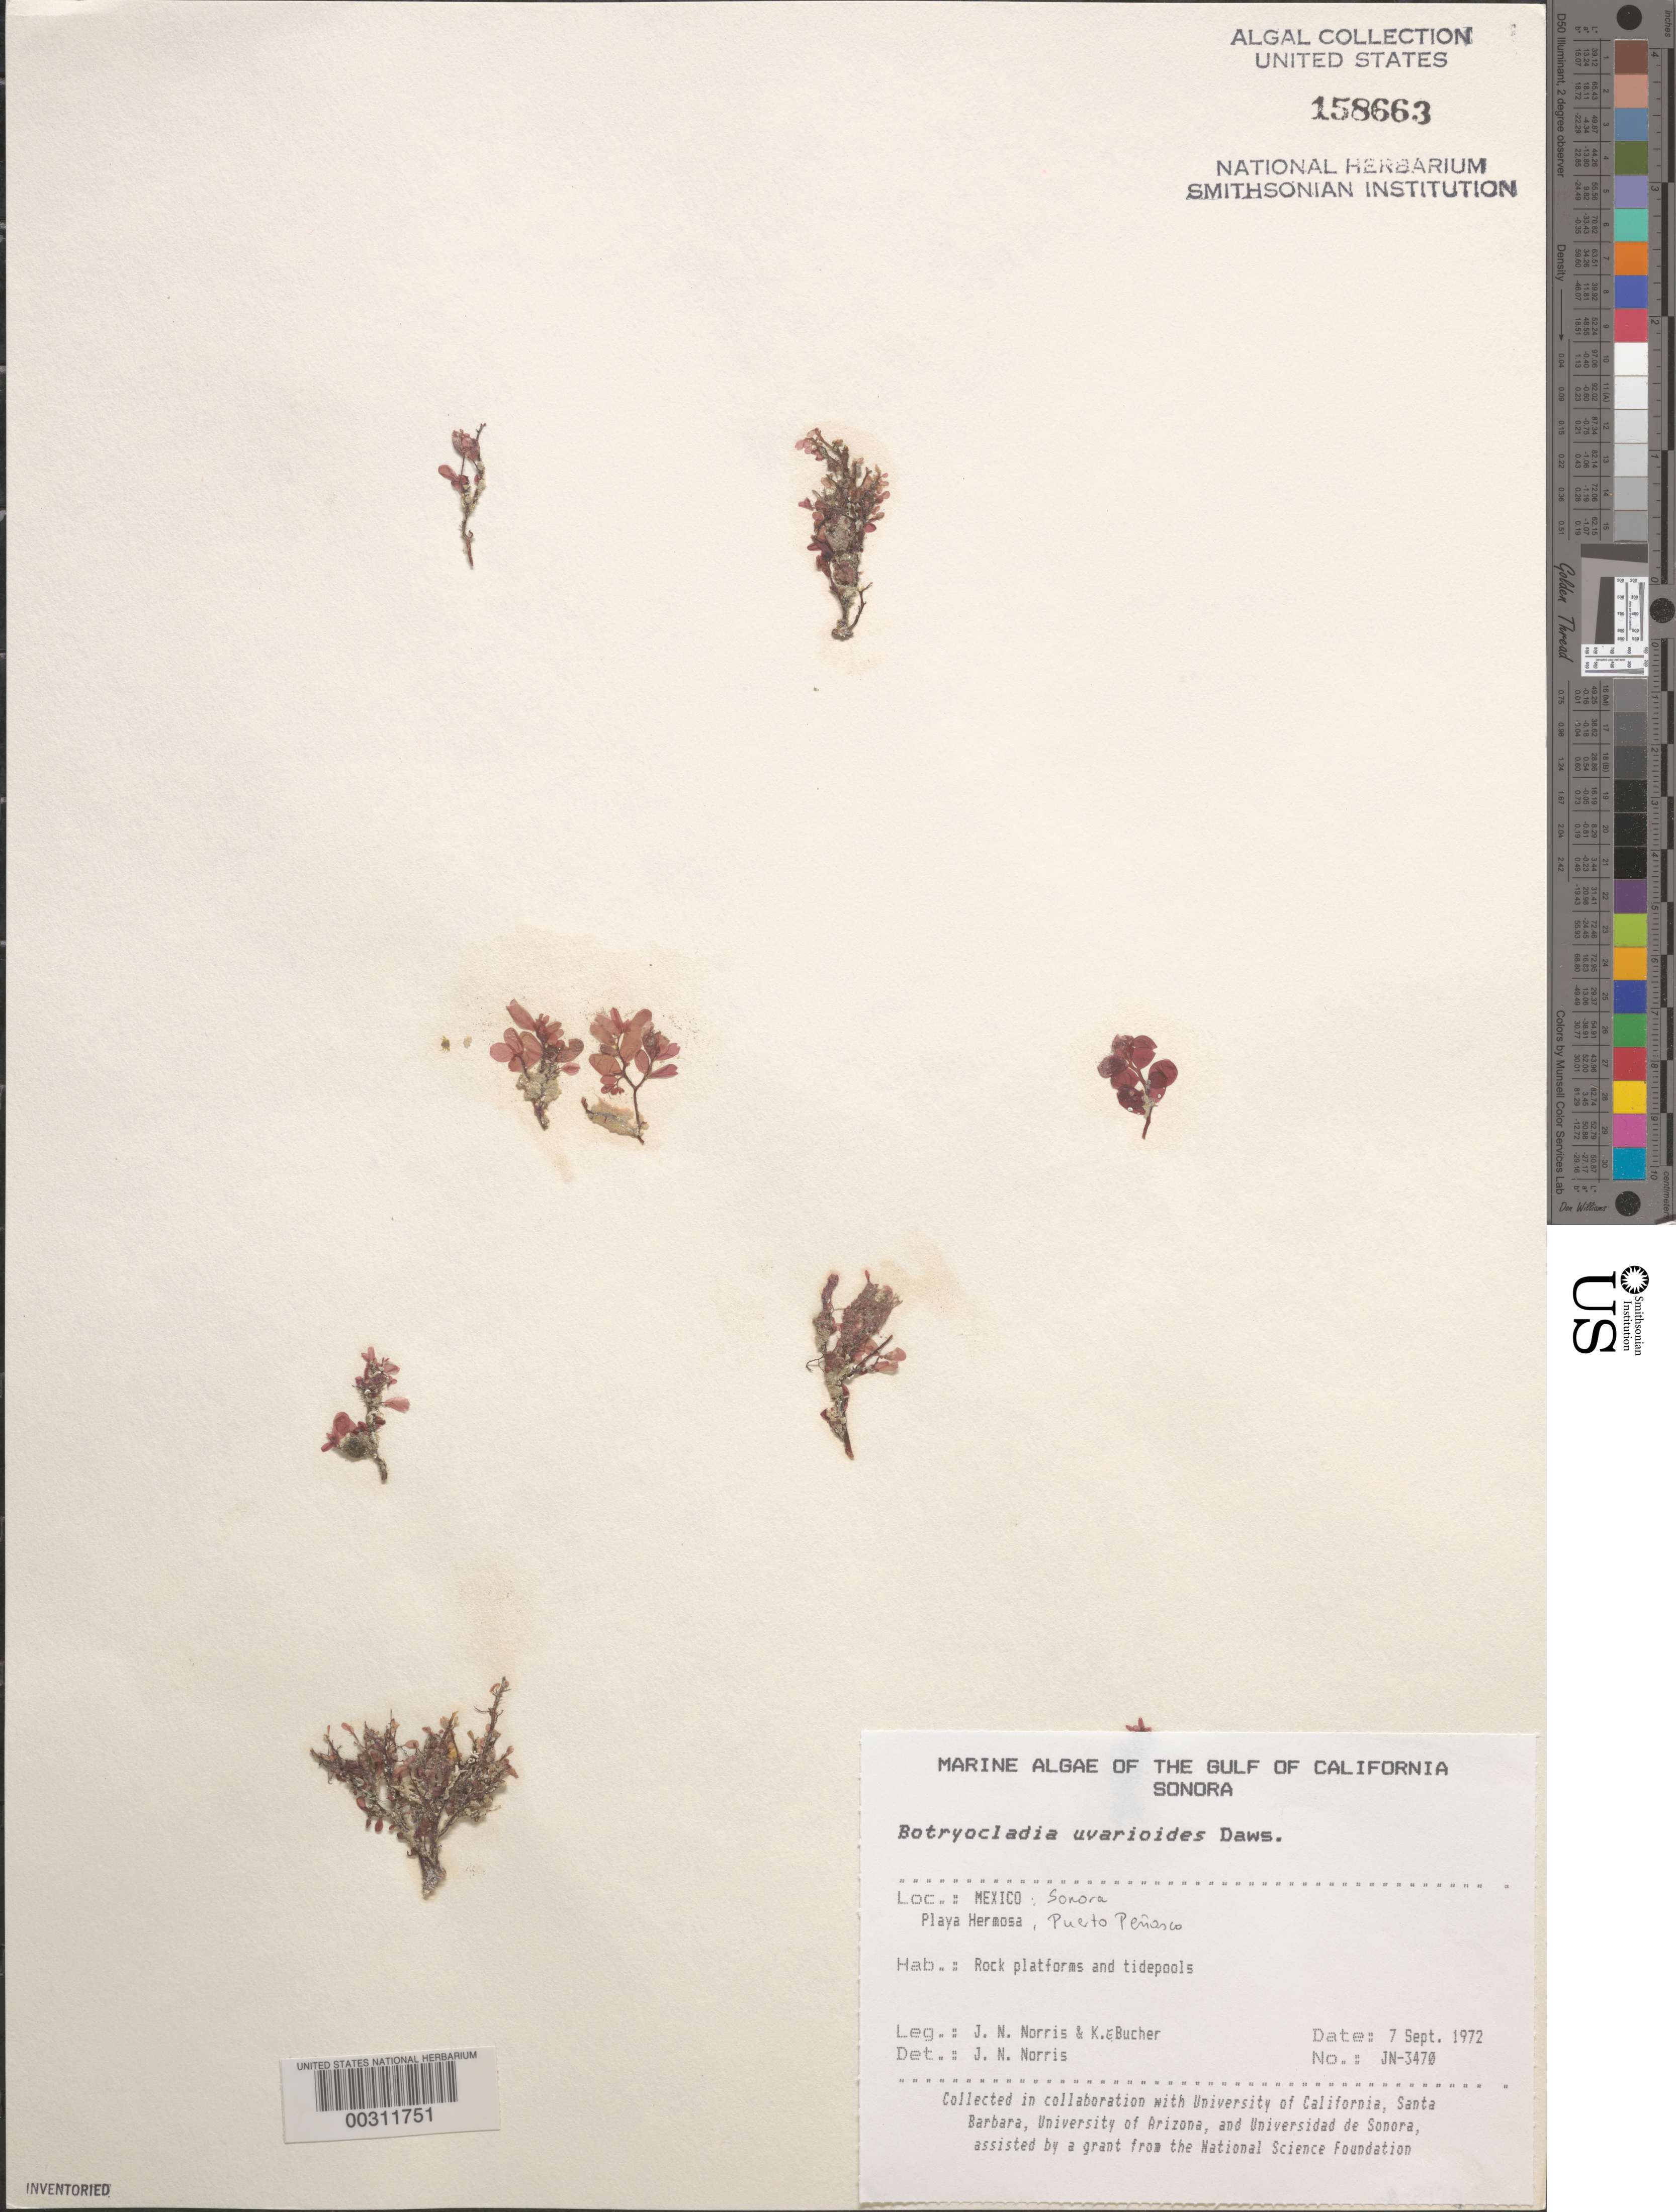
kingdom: Plantae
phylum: Rhodophyta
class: Florideophyceae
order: Rhodymeniales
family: Rhodymeniaceae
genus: Botryocladia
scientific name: Botryocladia uvarioides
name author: E.Y. Dawson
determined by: Norris, James N.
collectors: J. N. Norris & K. E. Bucher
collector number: JN-3470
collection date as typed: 07 Sep 1972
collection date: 1972-09-07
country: Mexico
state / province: Sonora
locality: Playa Hermosa, Puerto Penasco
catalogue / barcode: US 158663